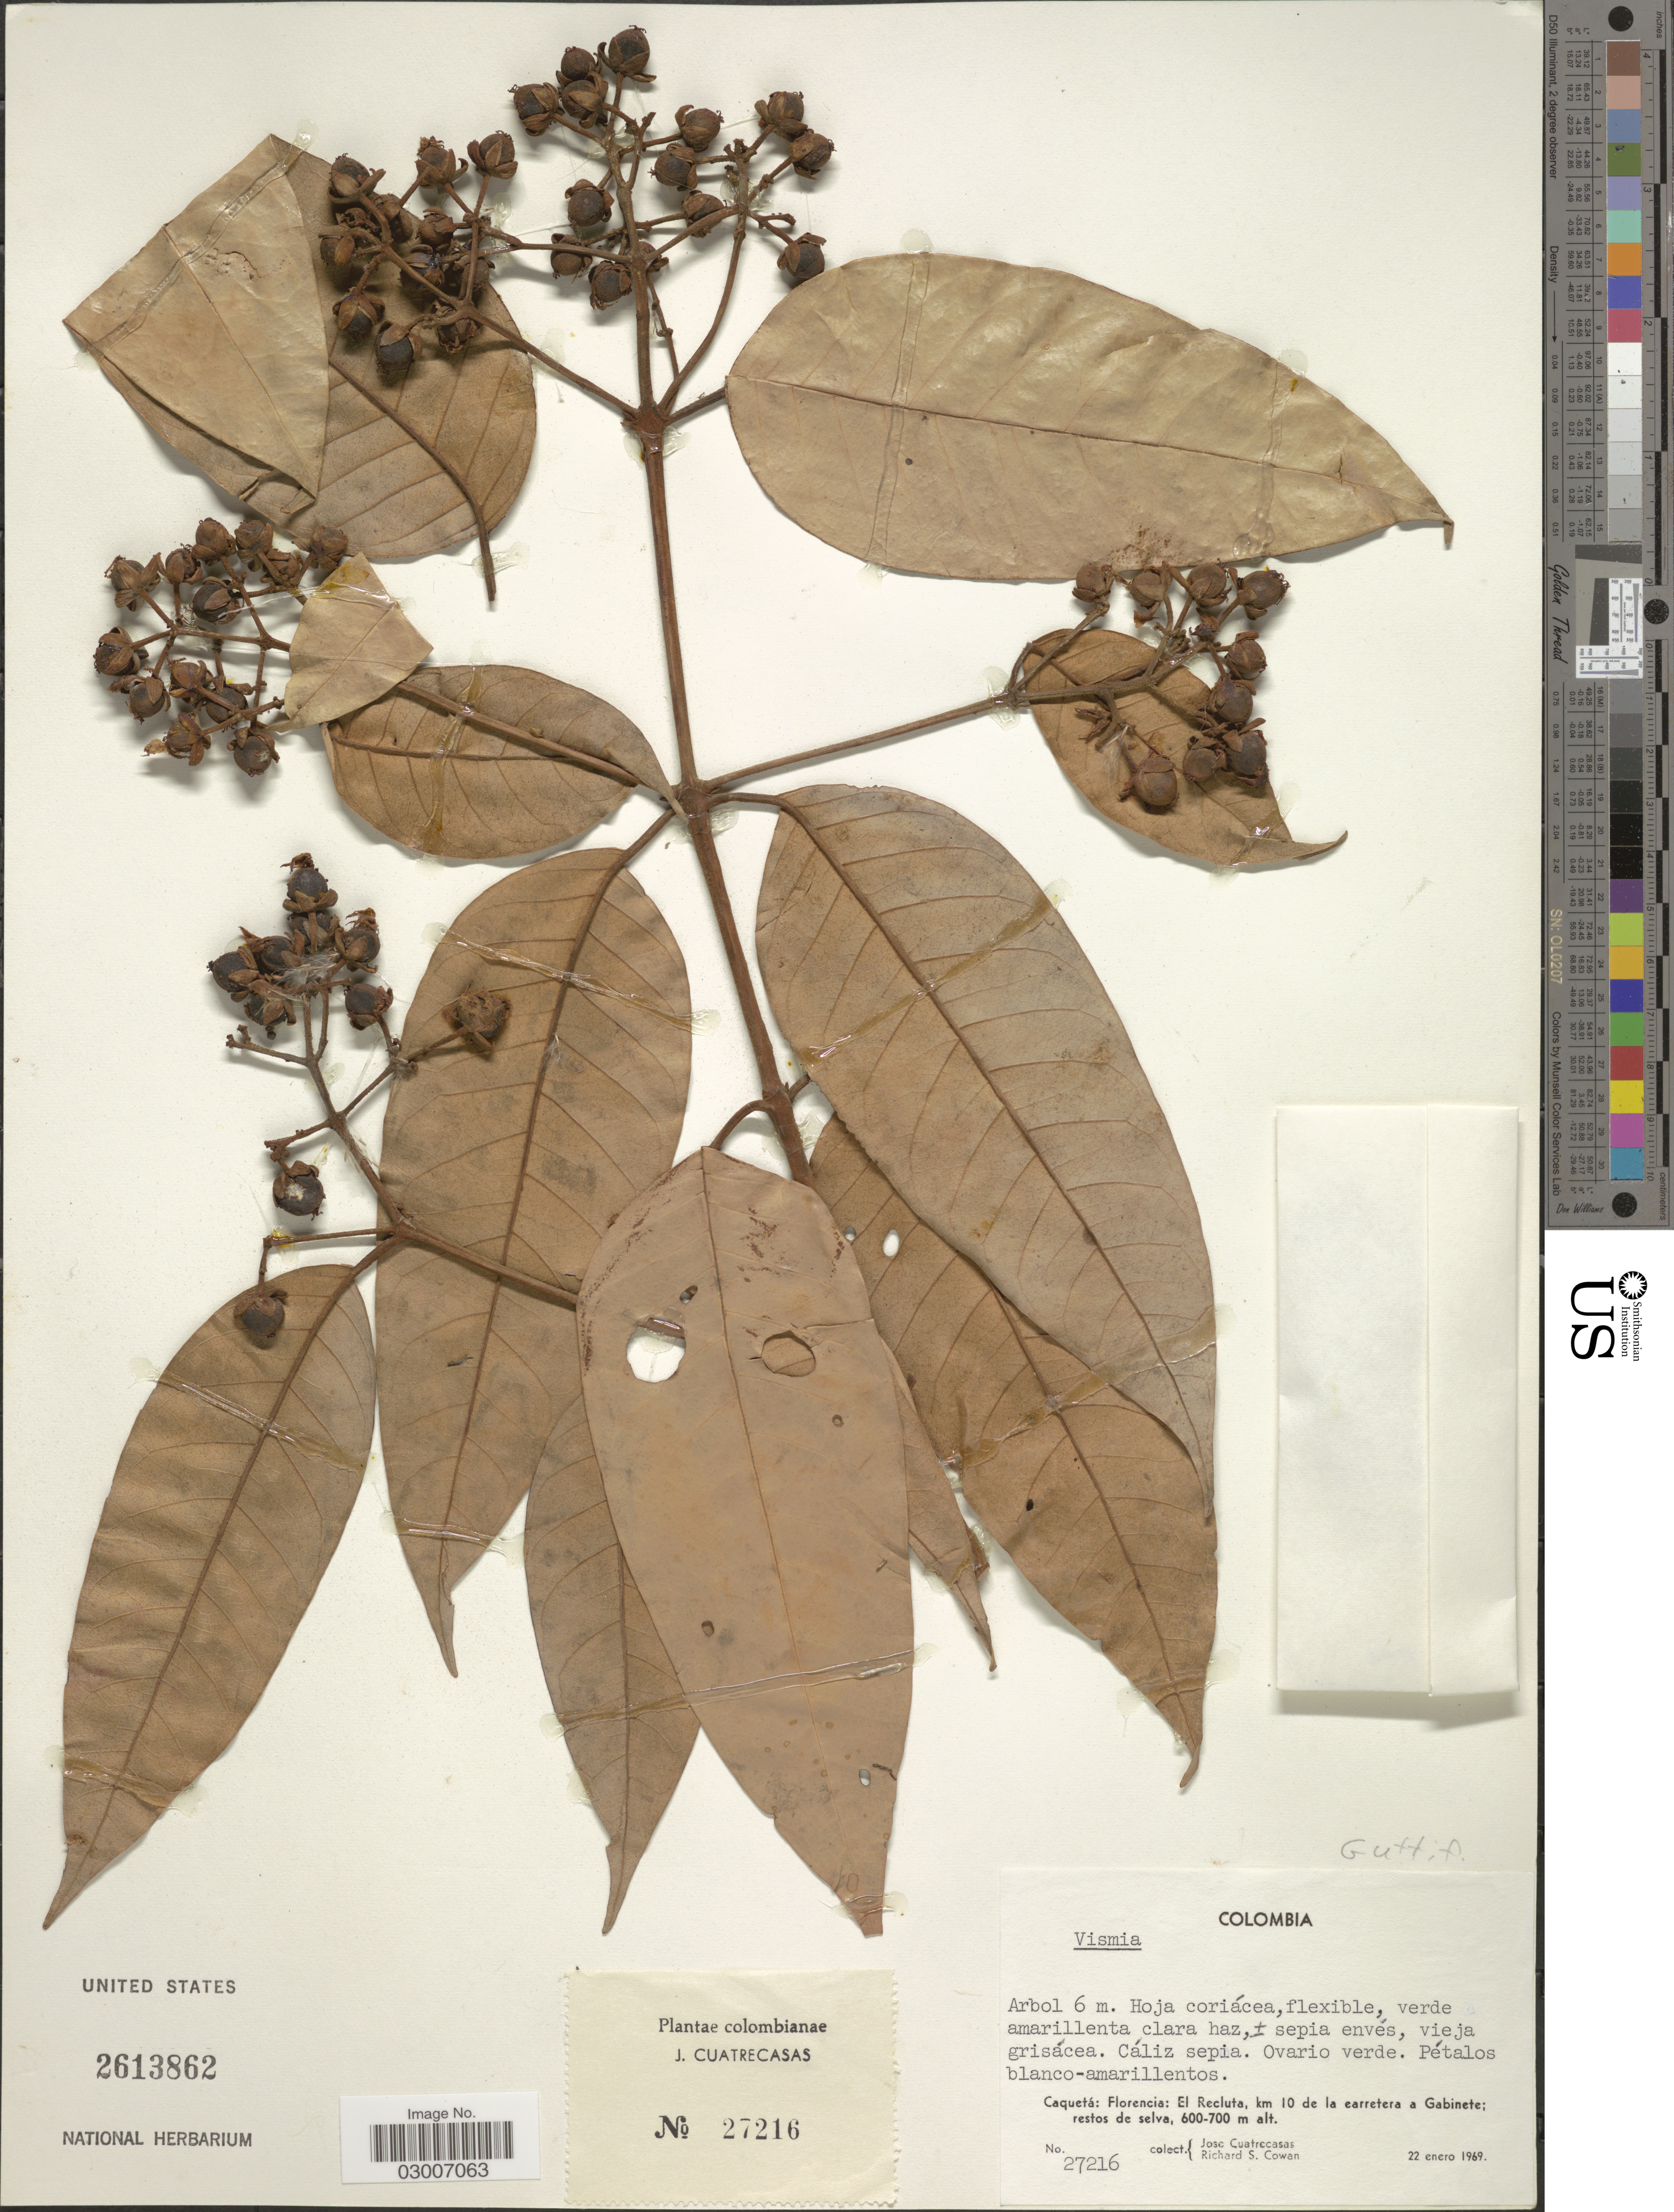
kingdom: Plantae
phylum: Tracheophyta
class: Magnoliopsida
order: Malpighiales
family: Hypericaceae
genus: Vismia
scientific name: Vismia sp.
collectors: J. Cuatrecasas & R. S. Cowan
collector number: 27216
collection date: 1969-01-22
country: Colombia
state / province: Caquetá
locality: Florencia: El Recluta, km 10 de la carretera a Gabinete; restos de selva.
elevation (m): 600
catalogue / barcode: US 2613862